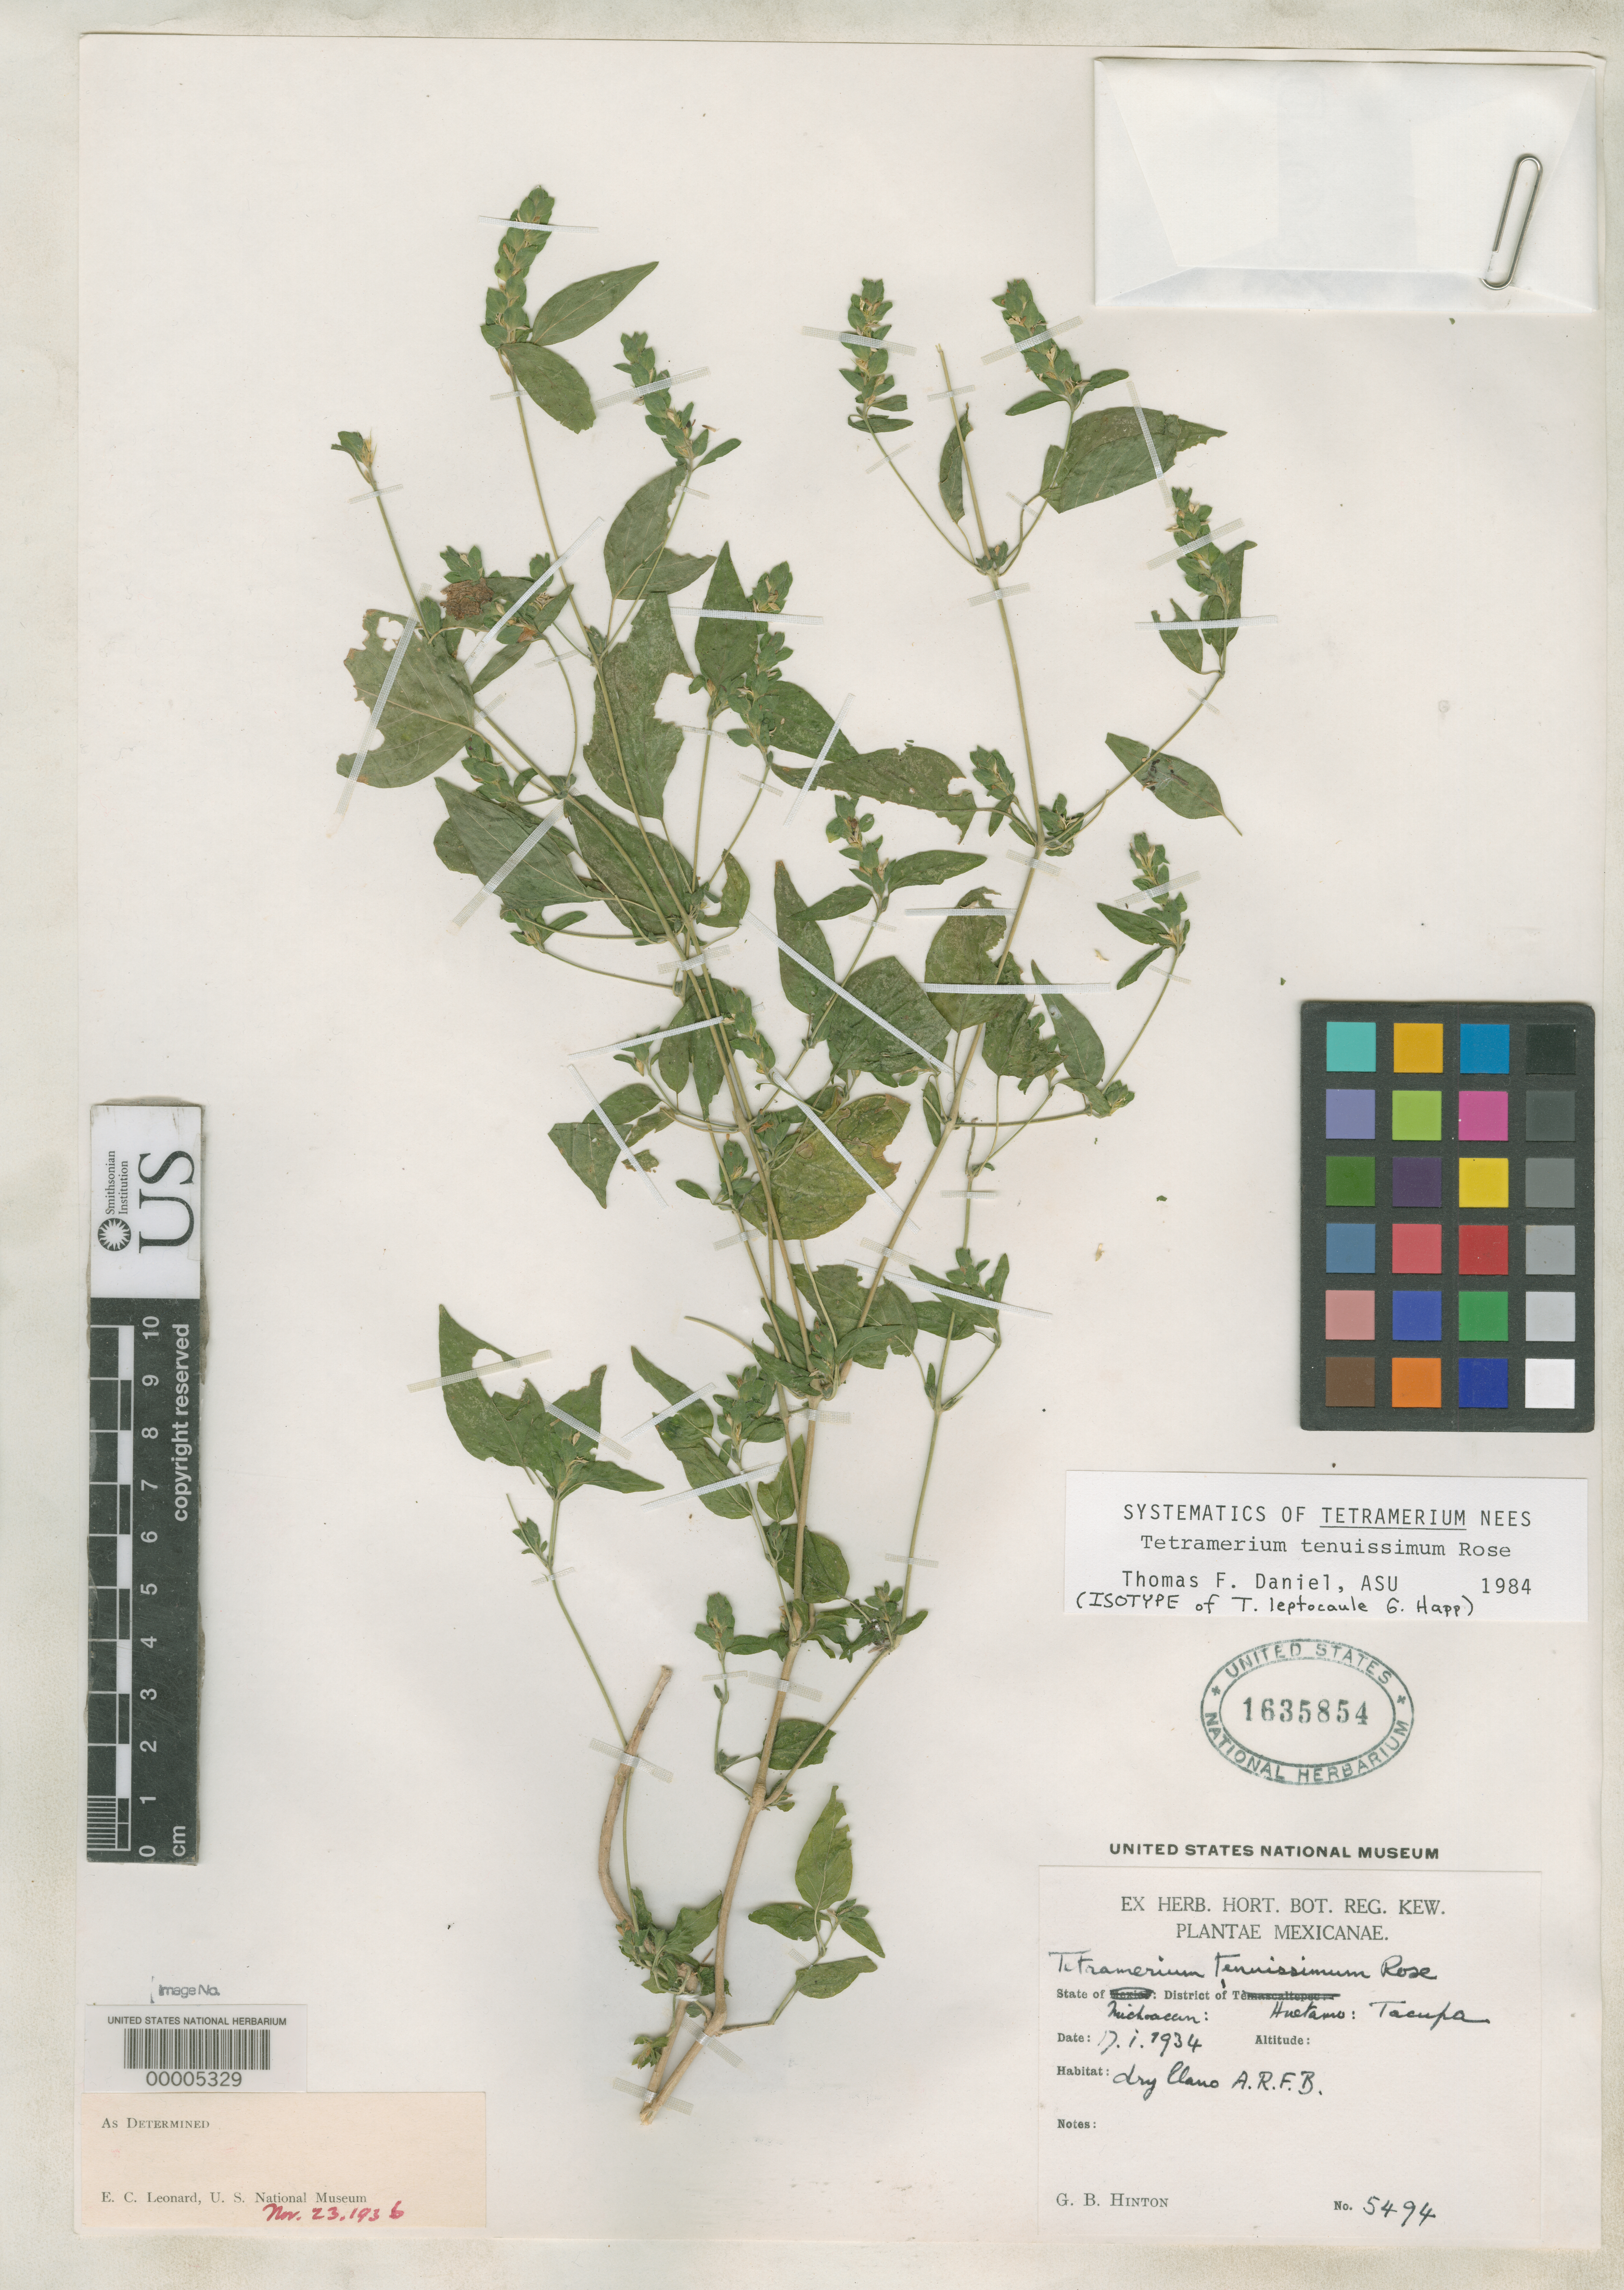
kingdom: Plantae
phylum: Tracheophyta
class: Magnoliopsida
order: Lamiales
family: Acanthaceae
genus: Tetramerium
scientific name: Tetramerium leptocaule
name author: Happ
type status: Isotype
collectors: G. B. Hinton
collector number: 5494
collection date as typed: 17 Jan 1934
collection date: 1934-01-17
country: Mexico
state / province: Michoacán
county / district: Huetamo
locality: Tacupa.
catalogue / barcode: US 1635854